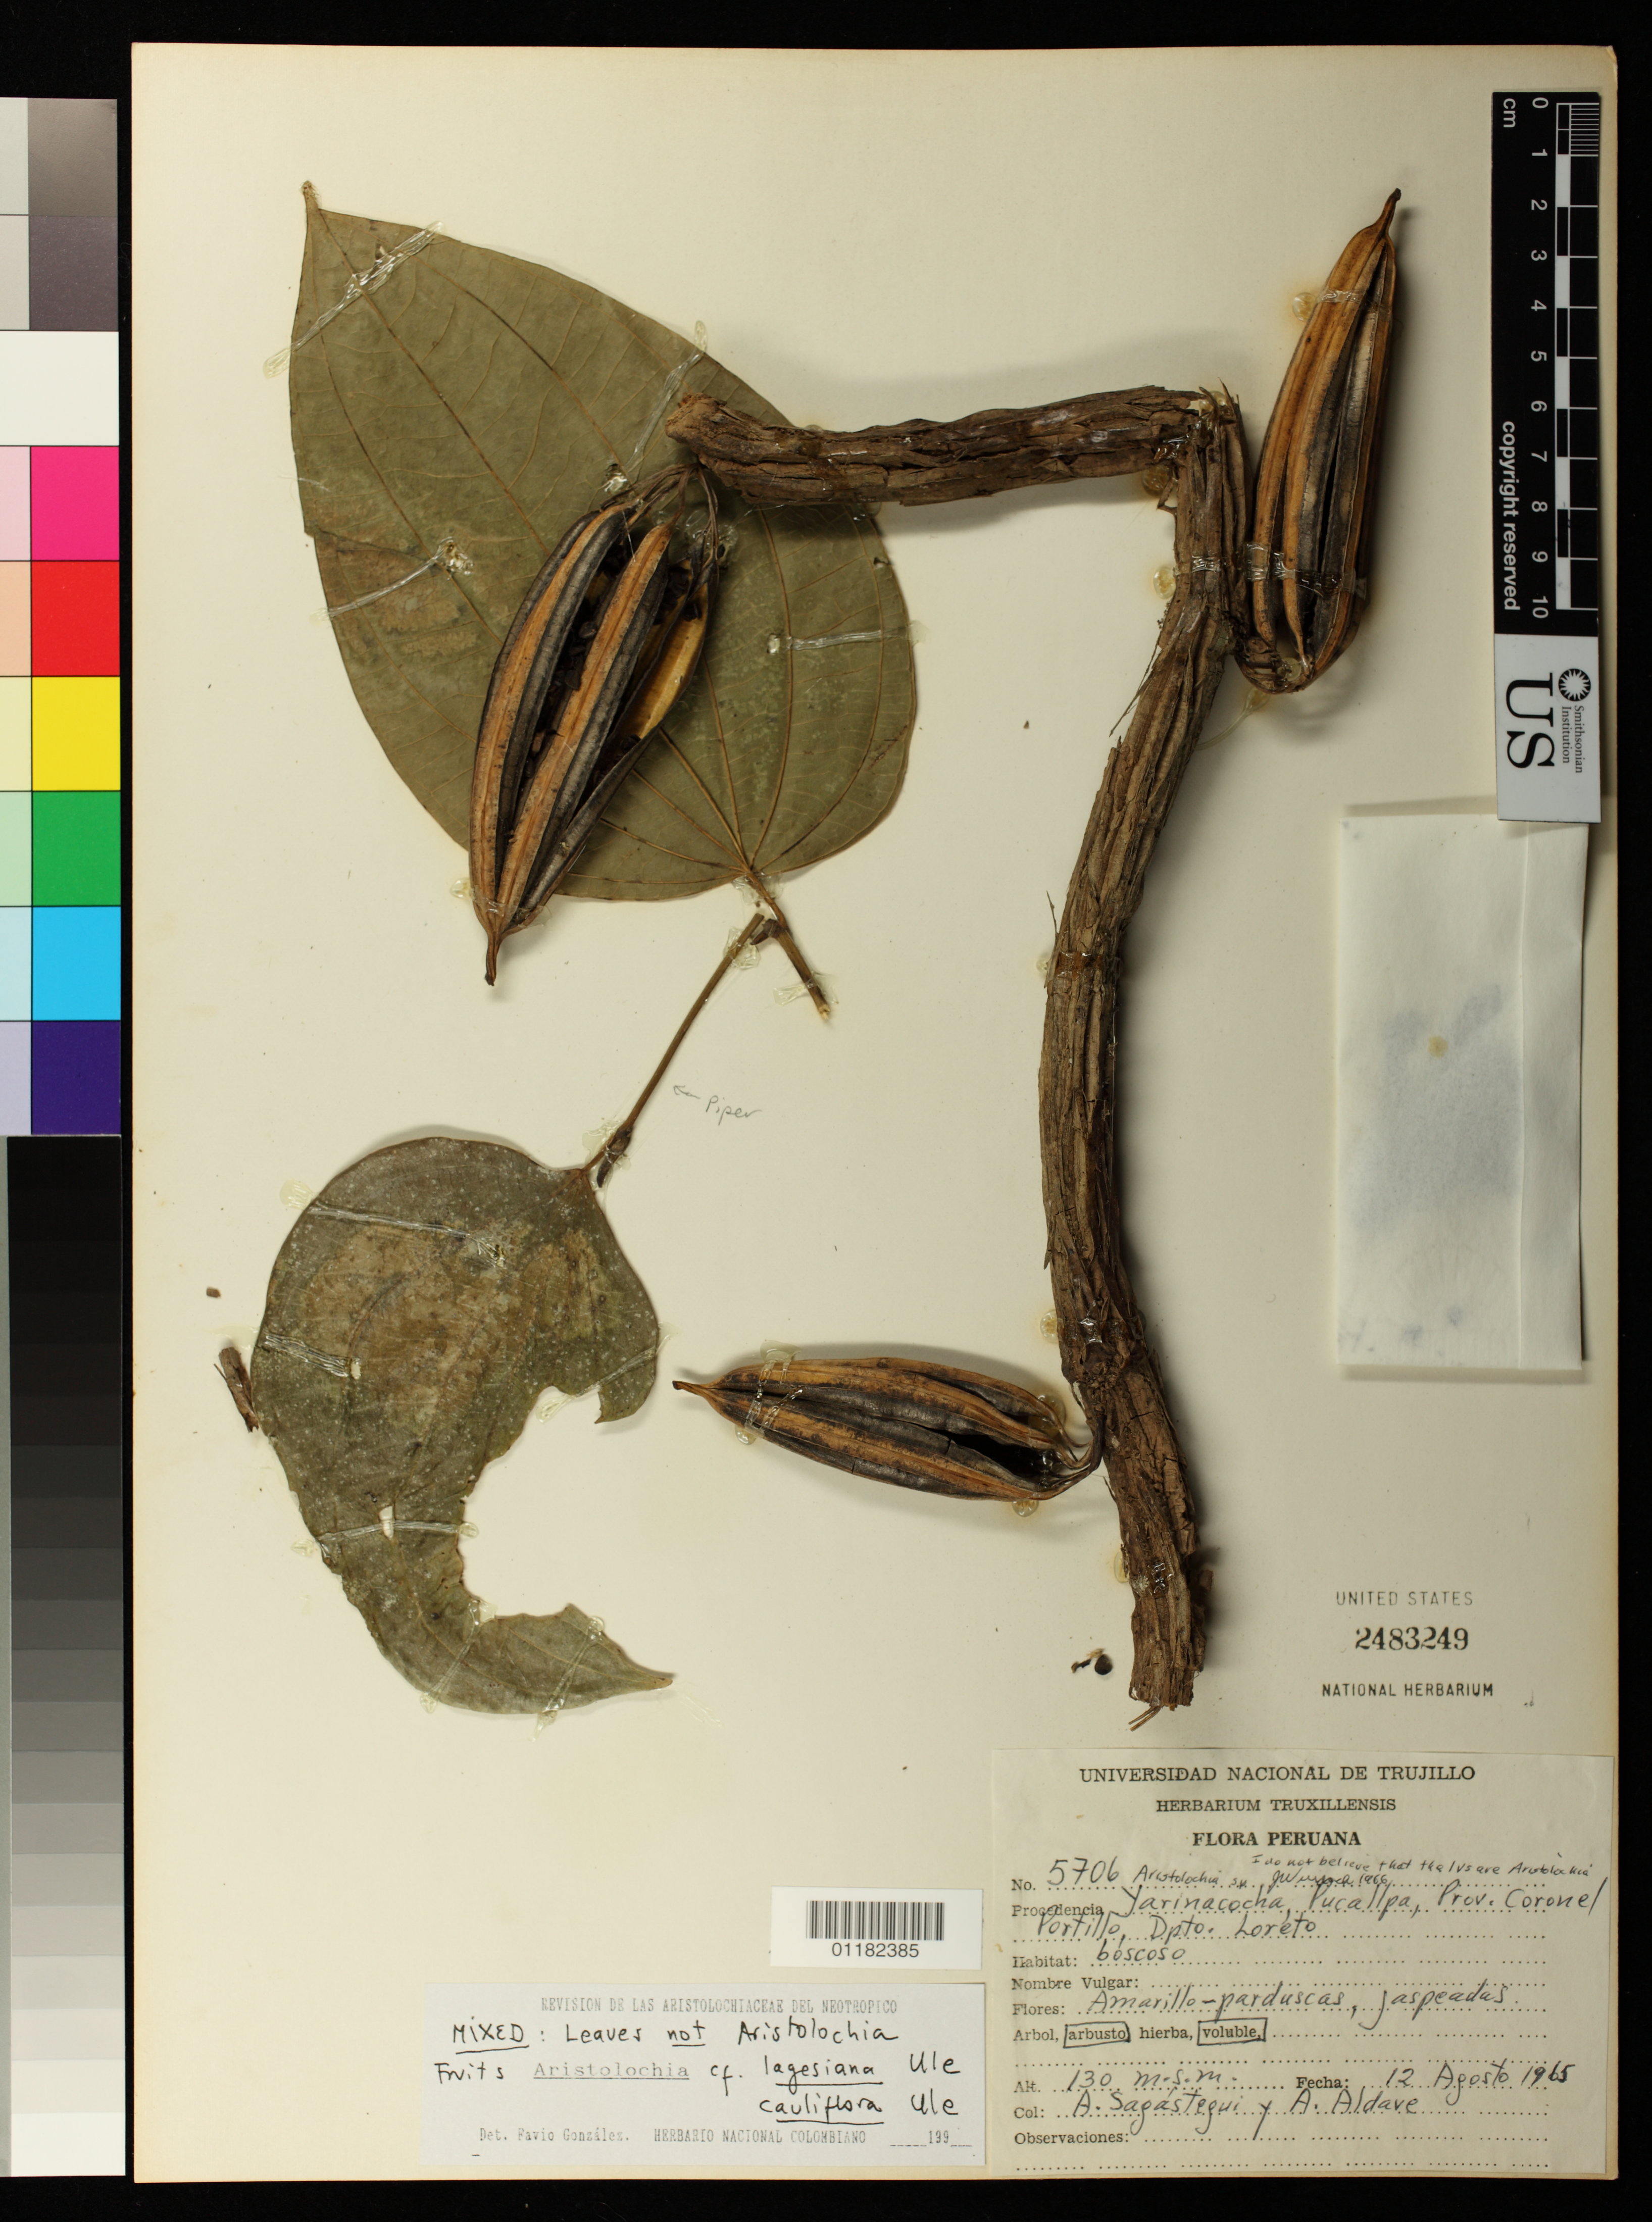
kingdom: Plantae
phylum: Tracheophyta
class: Magnoliopsida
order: Piperales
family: Aristolochiaceae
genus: Aristolochia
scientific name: Aristolochia lagesiana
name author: Ule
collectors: A. Sagástegui A. & A. Aldave Pajares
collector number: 5706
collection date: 1965-08-12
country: Peru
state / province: Loreto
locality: Yarinacocha, Pucallpa, Prov. Coronel Portillo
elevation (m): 130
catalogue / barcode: US 2483249